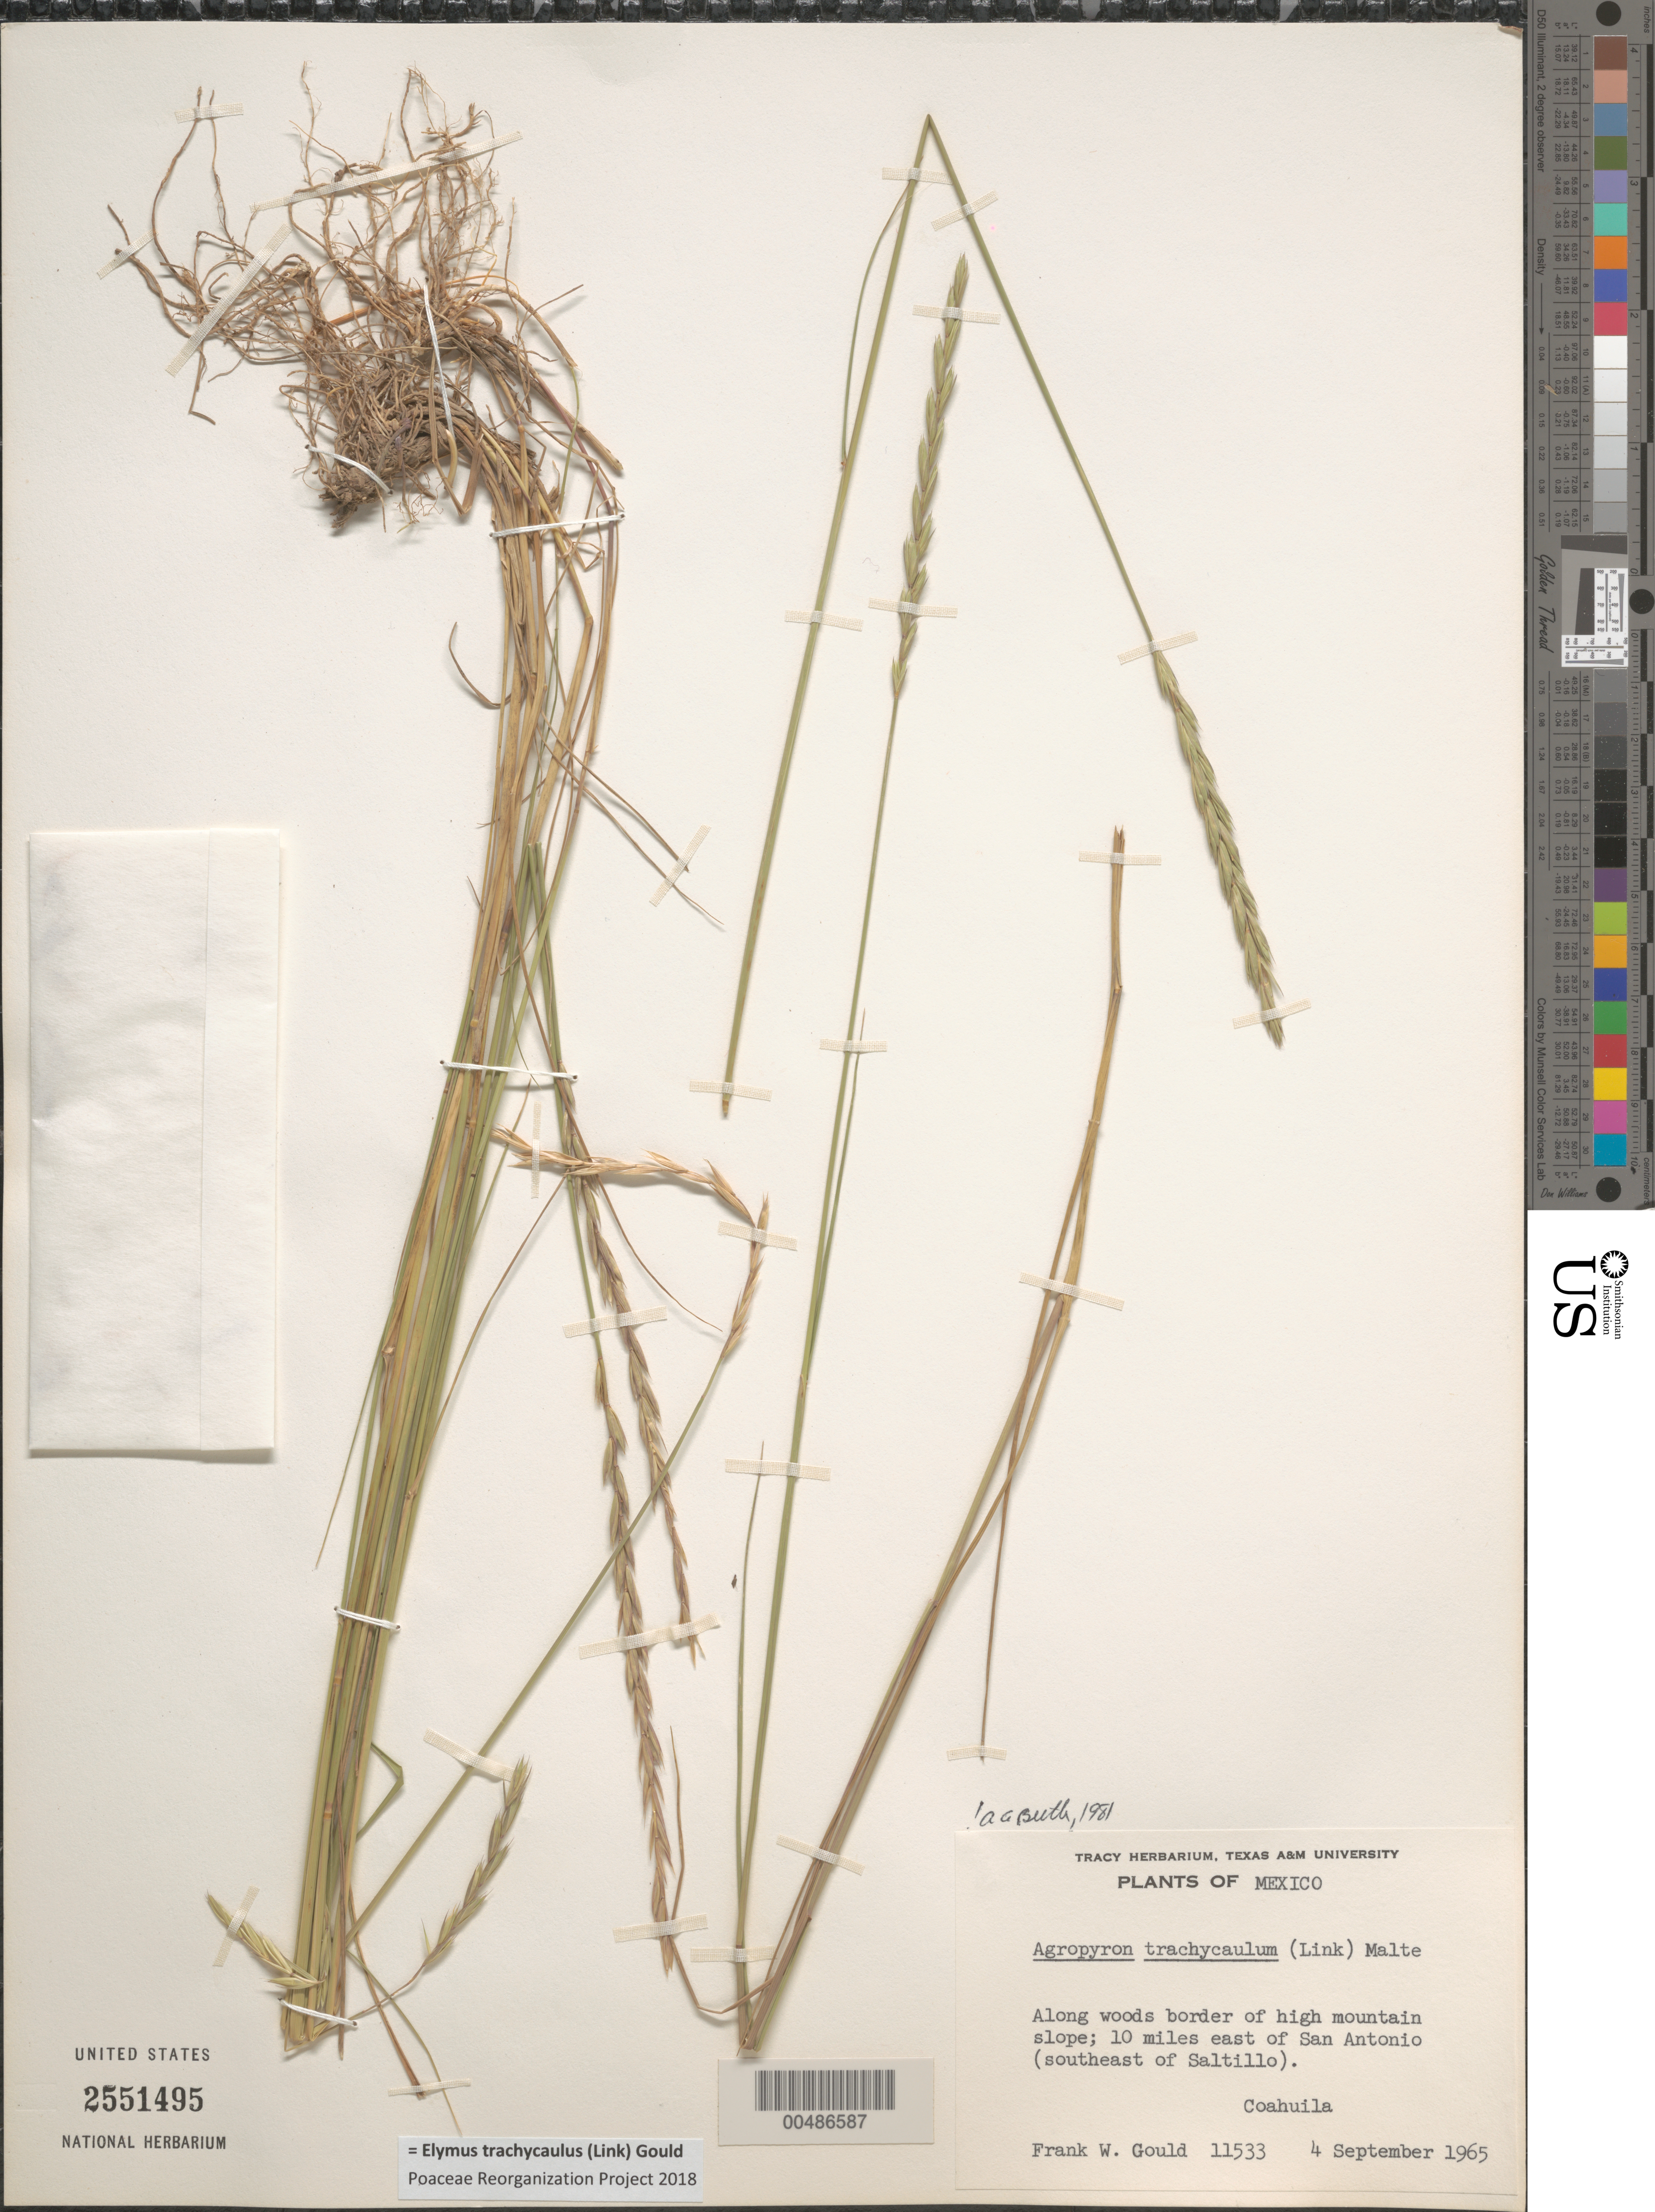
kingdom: Plantae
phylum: Tracheophyta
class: Liliopsida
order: Poales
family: Poaceae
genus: Elymus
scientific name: Elymus trachycaulus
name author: (Link) Gould ex Shinners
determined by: Poaceae Reorganization Project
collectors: F. W. Gould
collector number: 11533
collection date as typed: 4 Sep 1965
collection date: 1965-09-04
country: Mexico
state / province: Coahuila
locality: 10 mi E of San Antonio (SE of Saltillo)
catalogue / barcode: US 2551495